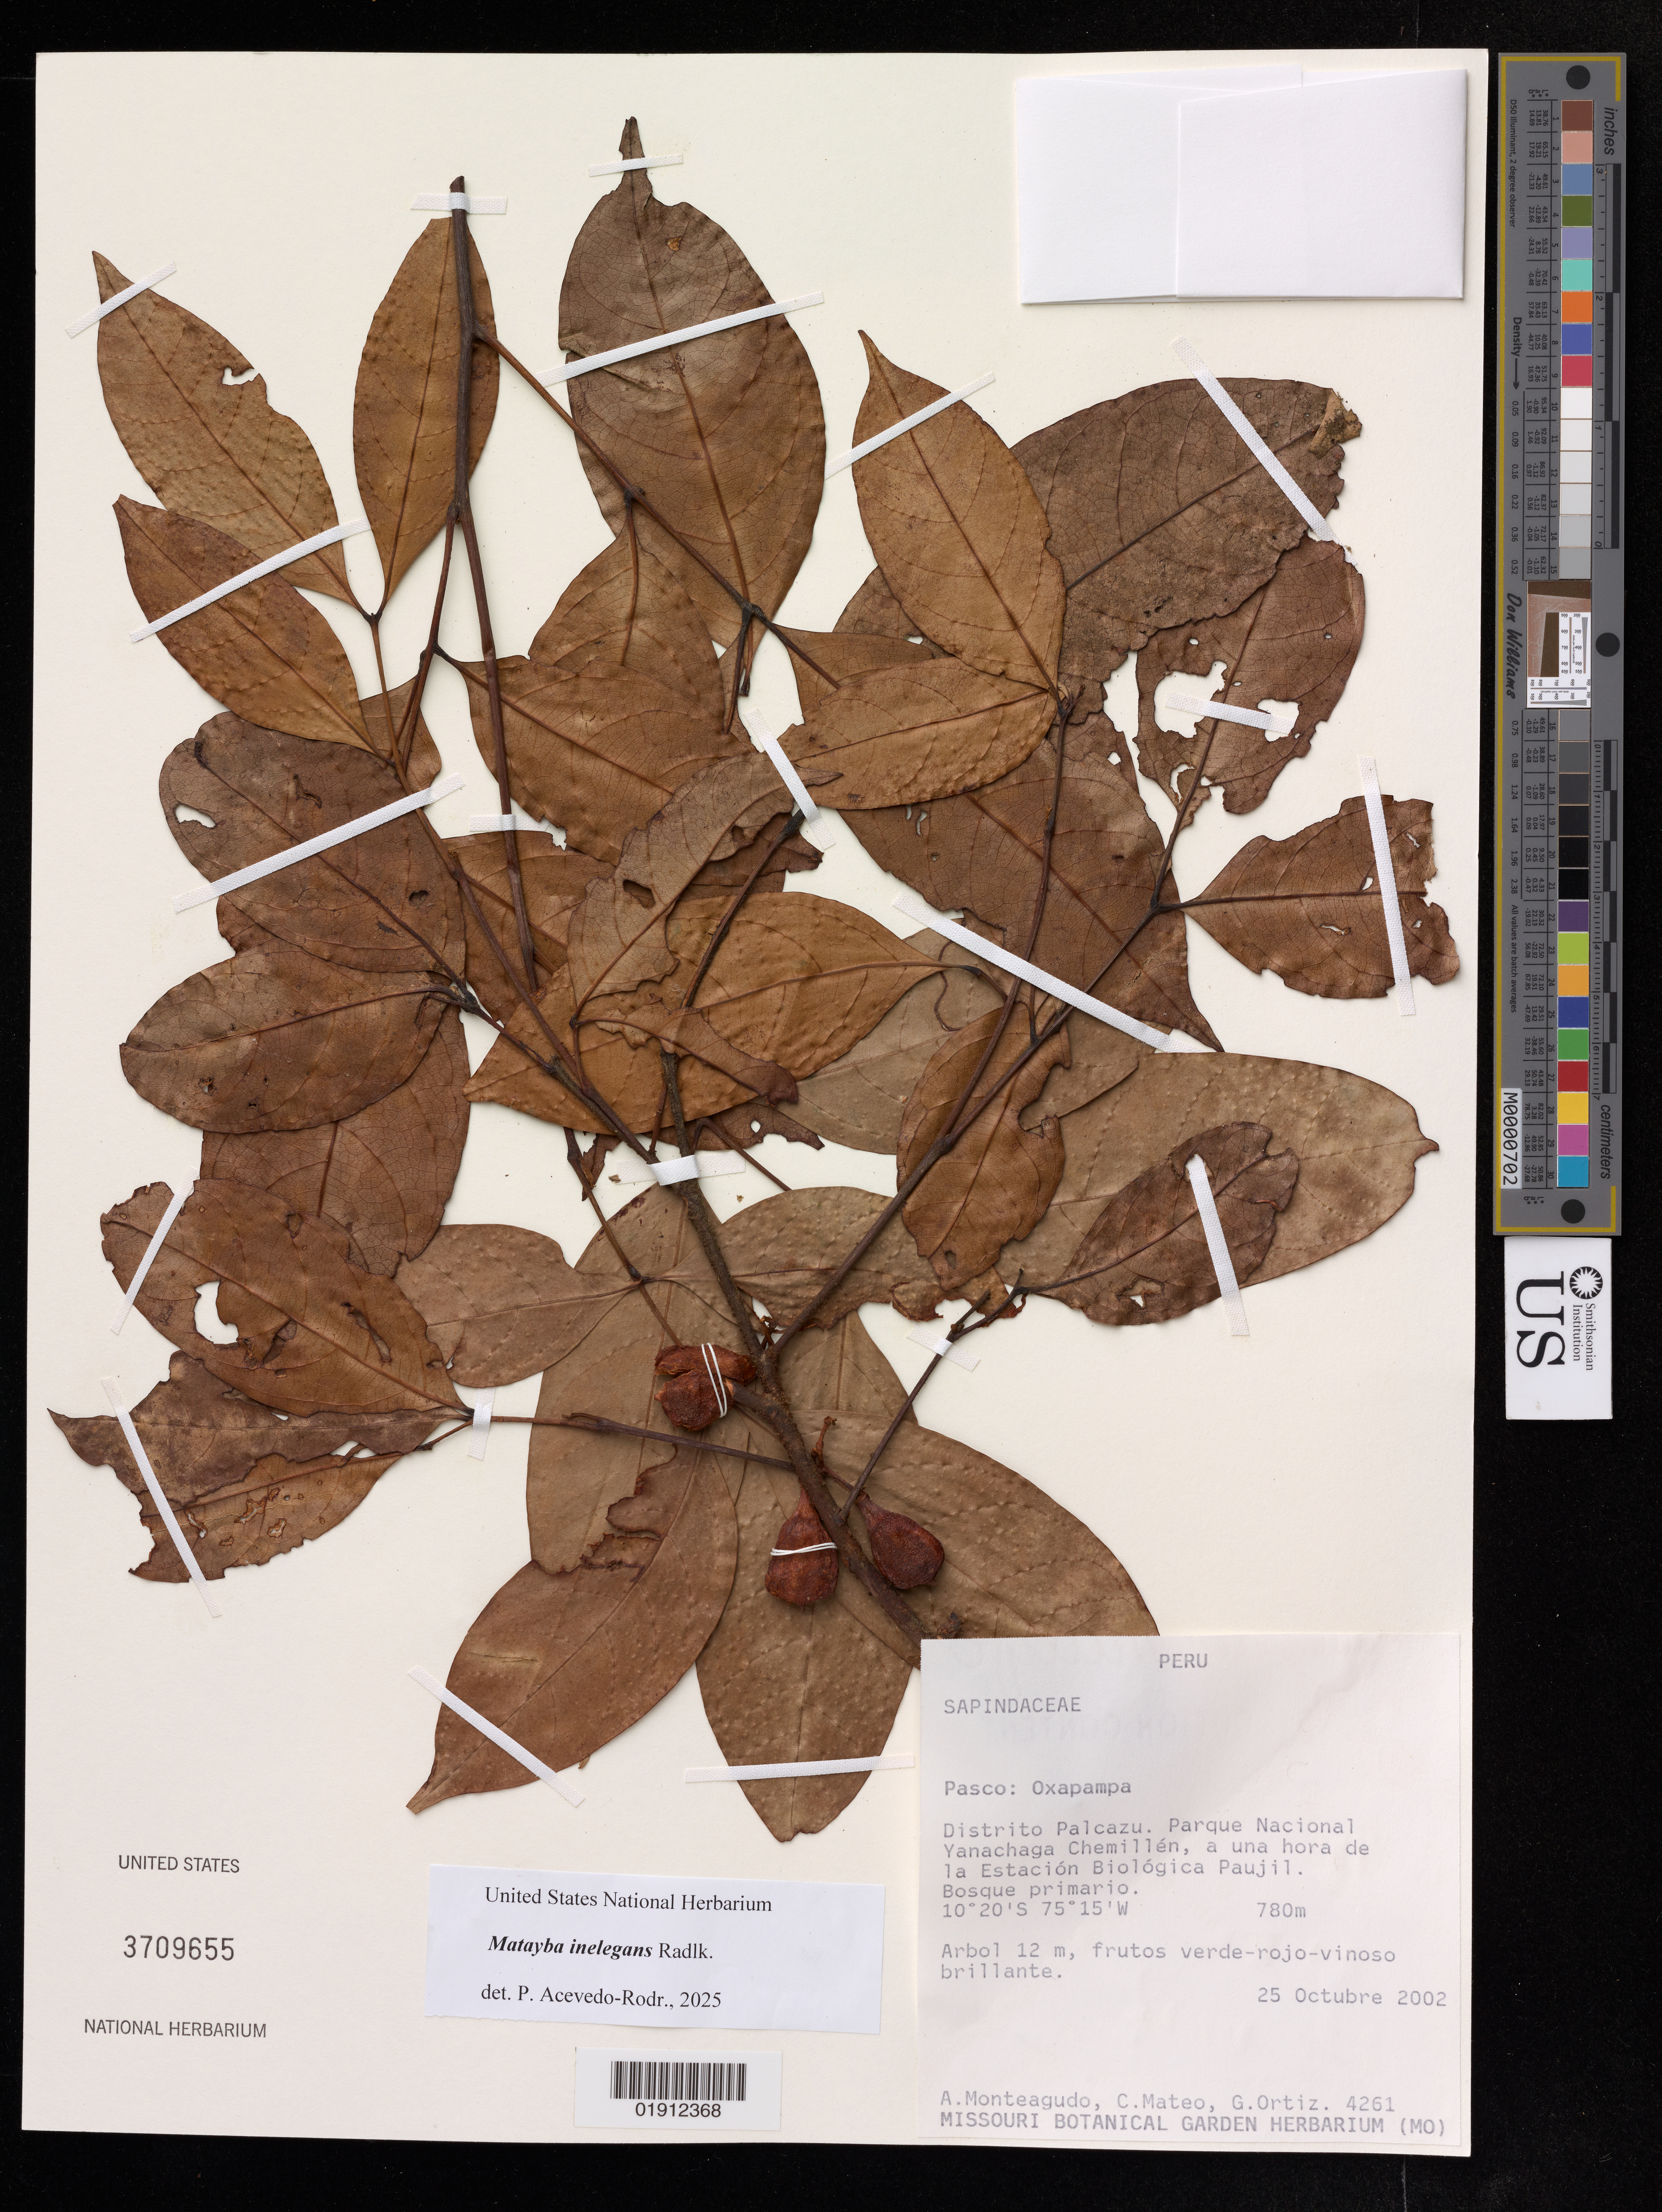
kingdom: Plantae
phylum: Tracheophyta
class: Magnoliopsida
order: Sapindales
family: Sapindaceae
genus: Matayba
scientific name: Matayba inelegans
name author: Radlk.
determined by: Acevedo-Rodriguez, P., (US), Smithsonian Institution - National Museum of Natural History (UNITED STATES)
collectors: A. Monteagudo, C. Mateo & G. Ortiz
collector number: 4261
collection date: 2002-10-25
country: Peru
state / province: Pasco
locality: Oxapampa, Distrito Palcazu. Parque Nacioinal Yanachaga Chemillén, a una hora de la Estación Biológica Paujil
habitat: Bosque primario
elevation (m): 780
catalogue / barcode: US 3709655